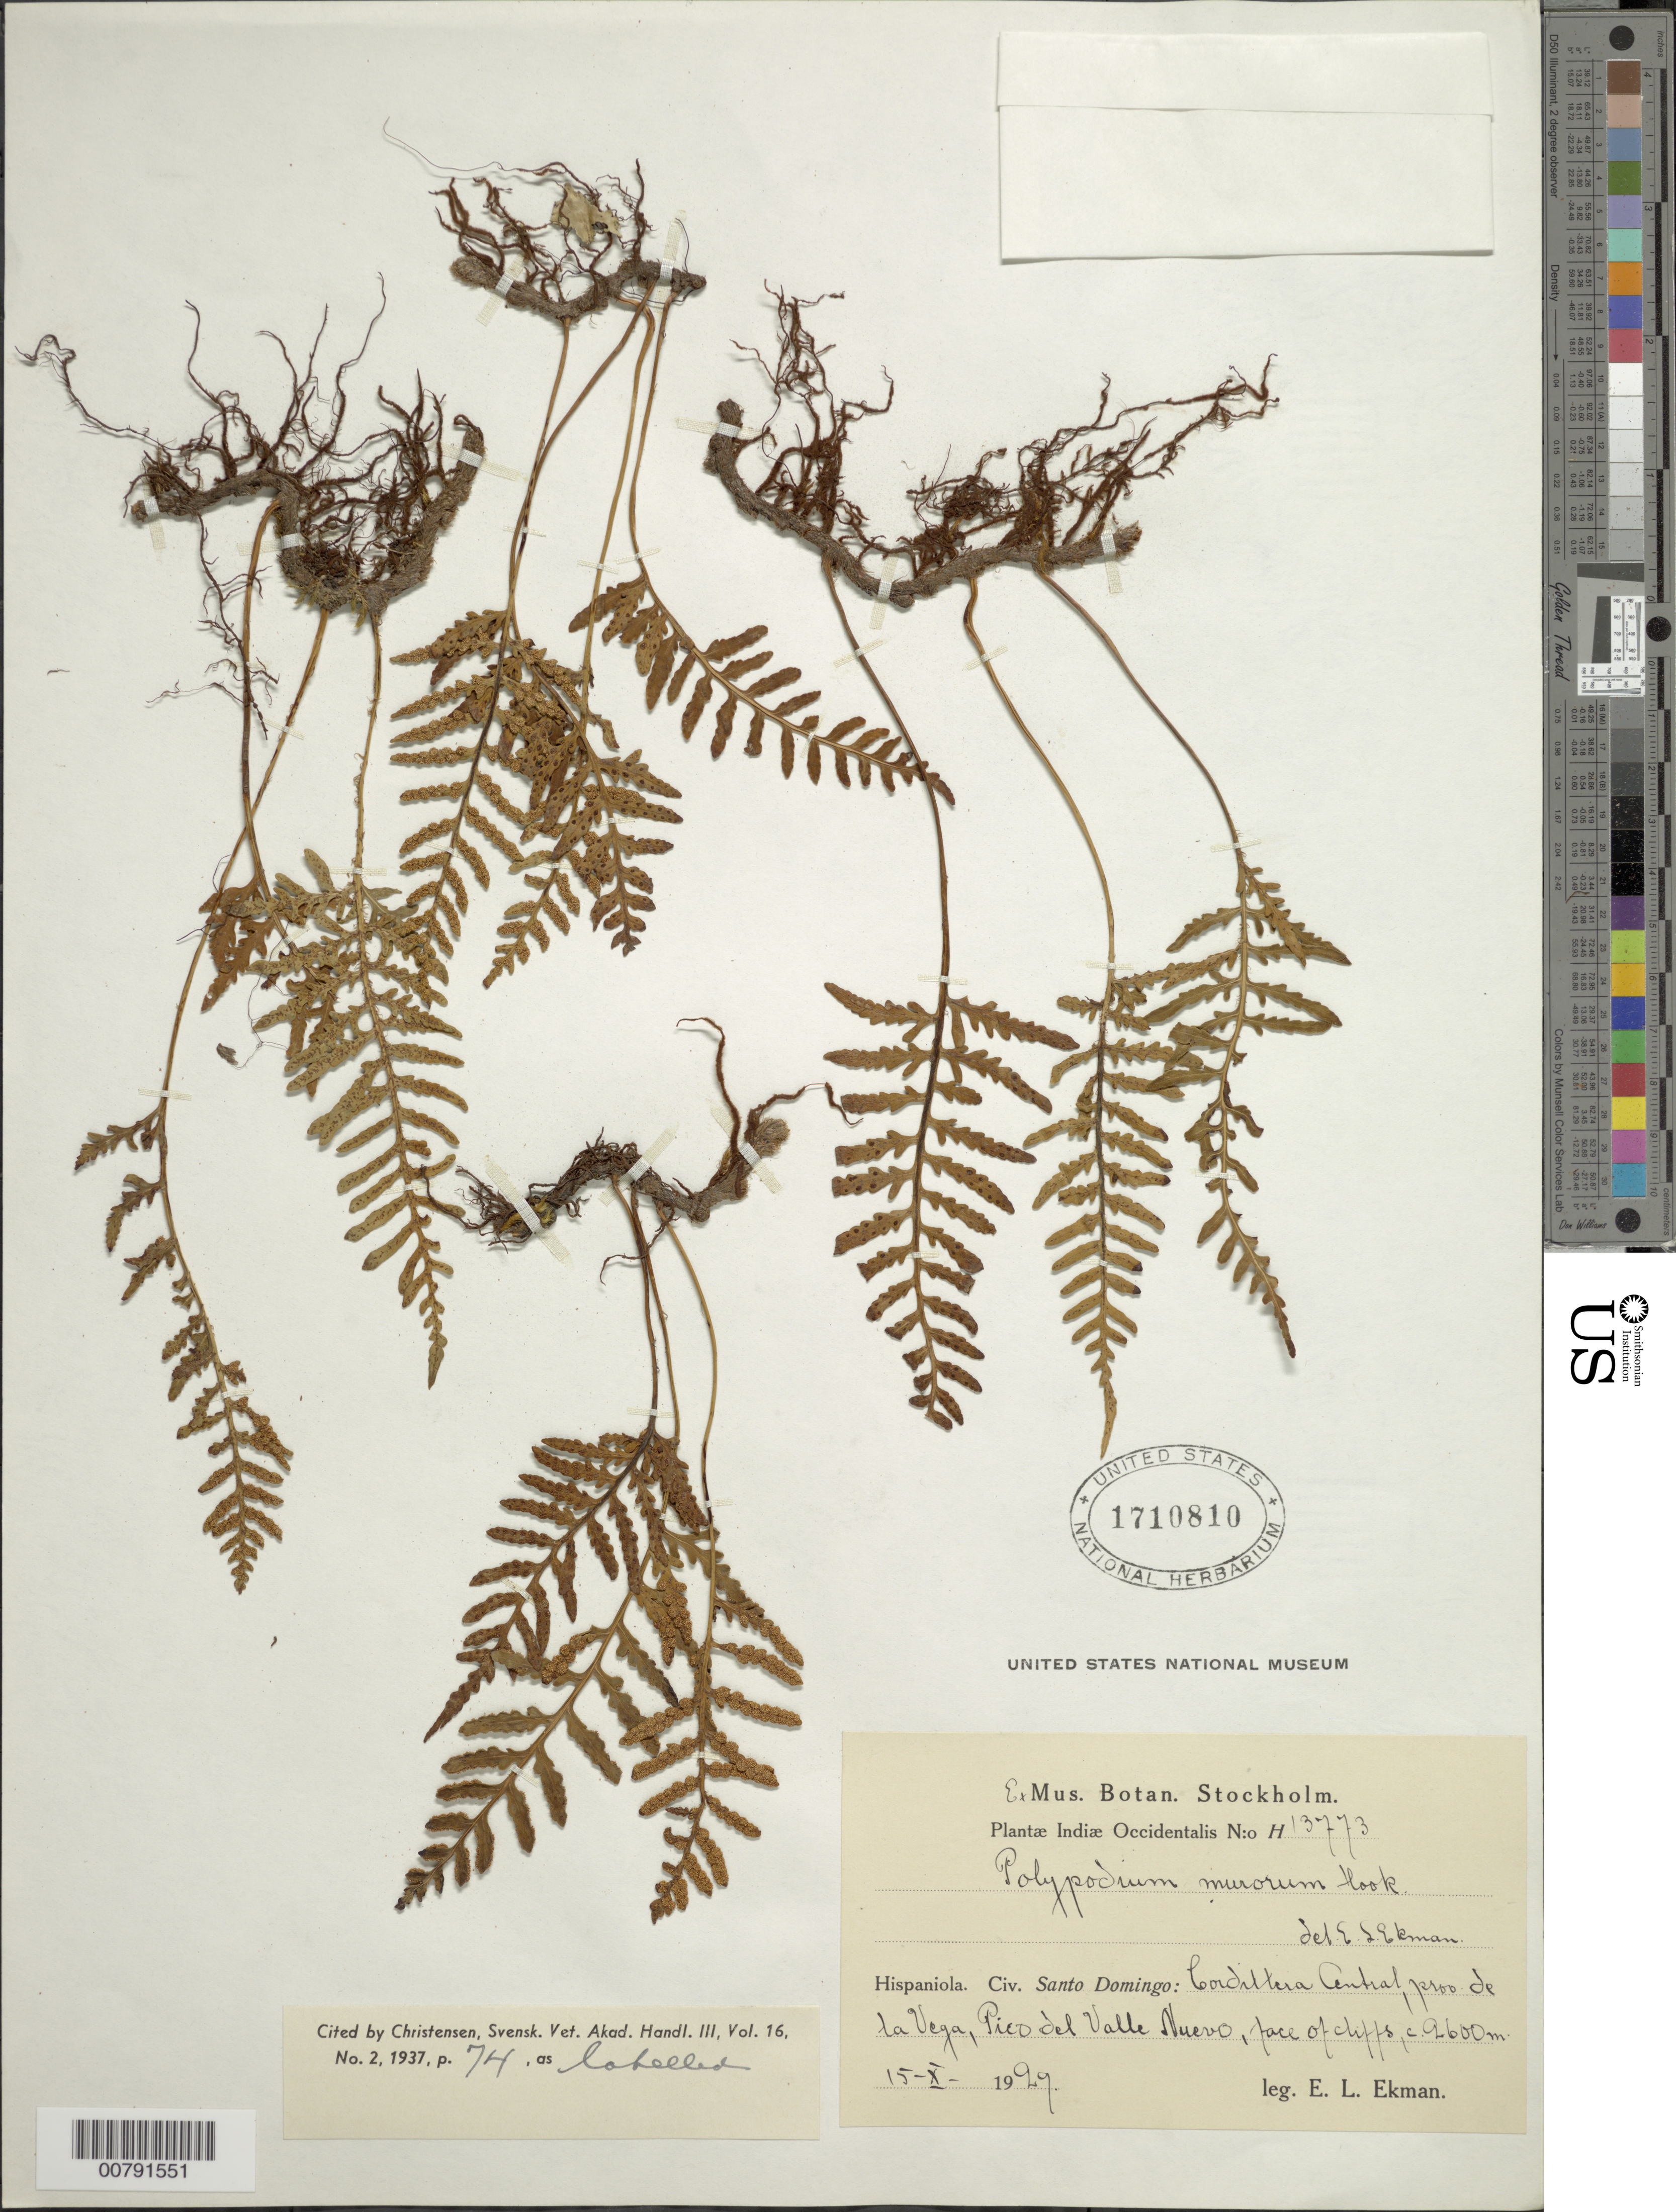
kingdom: Plantae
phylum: Tracheophyta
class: Polypodiopsida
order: Polypodiales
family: Polypodiaceae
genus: Pleopeltis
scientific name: Pleopeltis murorum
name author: (Hook.) A.R. Sm. & Tejero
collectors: E. L. Ekman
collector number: H 13773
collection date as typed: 15 Oct 1929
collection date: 1929-10-15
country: Dominican Republic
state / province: La Vega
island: Hispaniola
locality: Cordillera Central, Pico del Valle Nuevo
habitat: Face of cliffs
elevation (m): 2600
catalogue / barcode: US 1710810